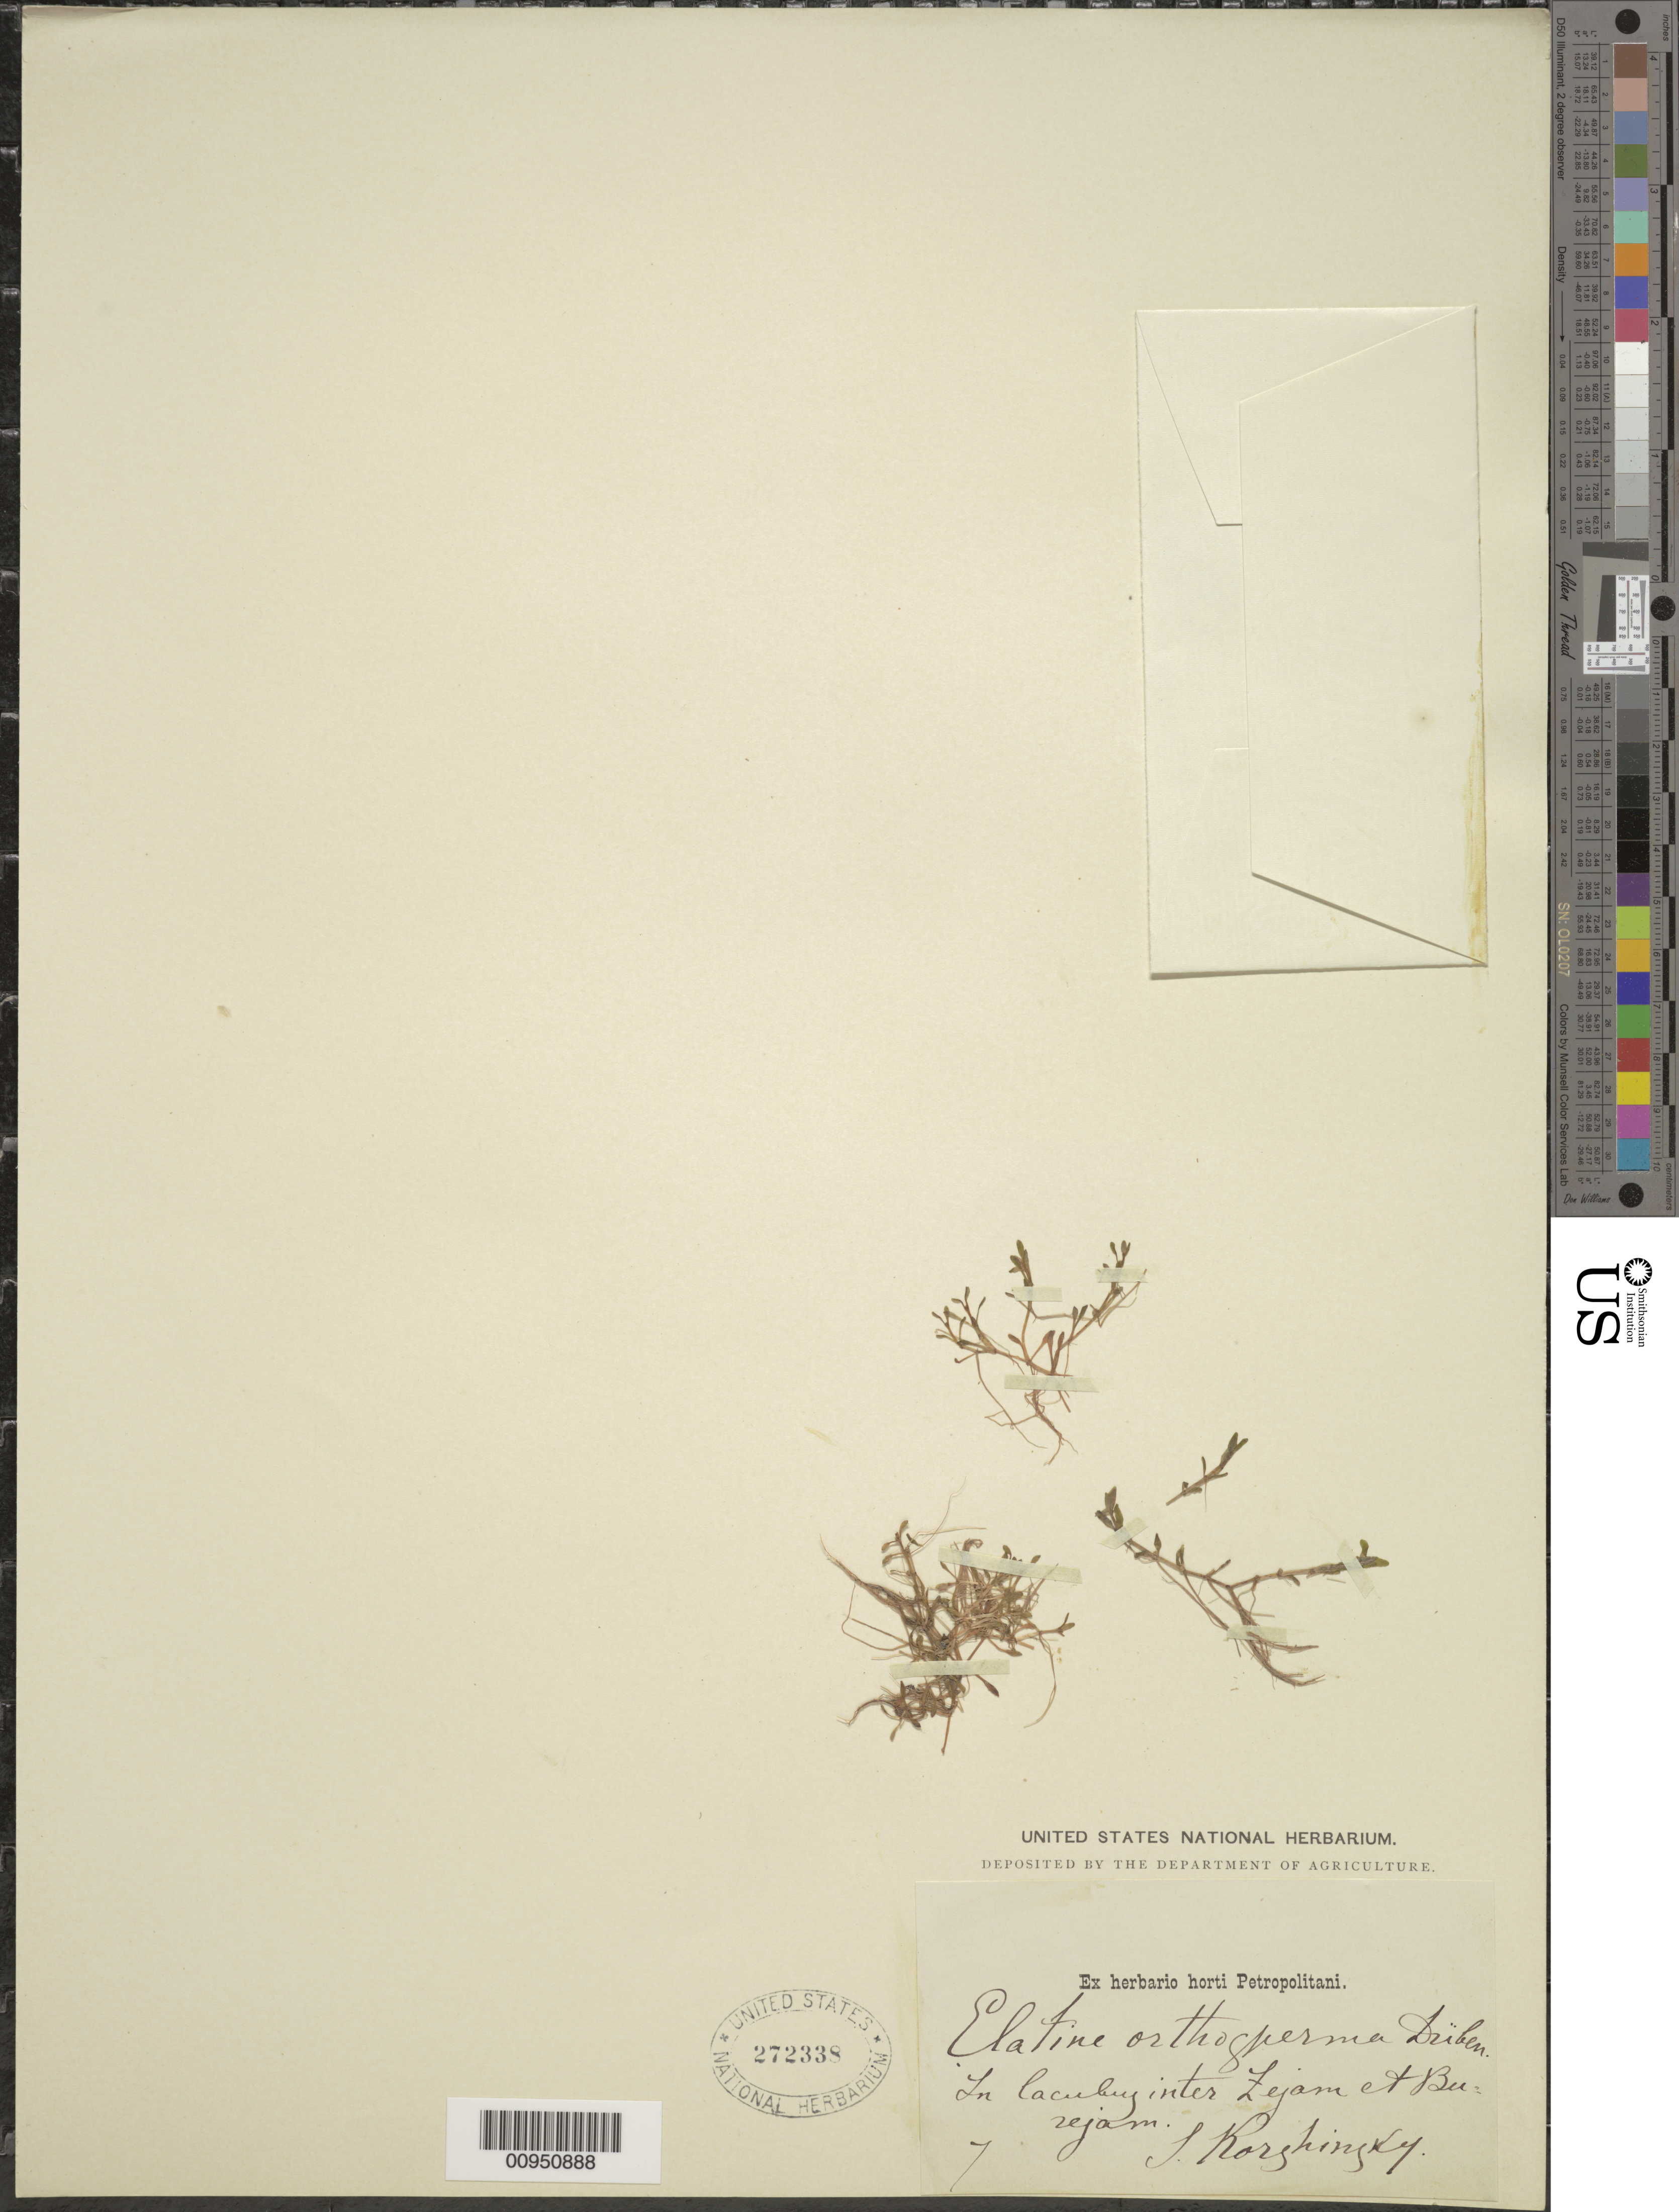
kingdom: Plantae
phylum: Tracheophyta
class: Magnoliopsida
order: Malpighiales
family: Elatinaceae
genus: Elatine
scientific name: Elatine orthosperma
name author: Dueben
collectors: S. I. Korshinsky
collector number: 7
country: Russian Federation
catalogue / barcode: US 272338